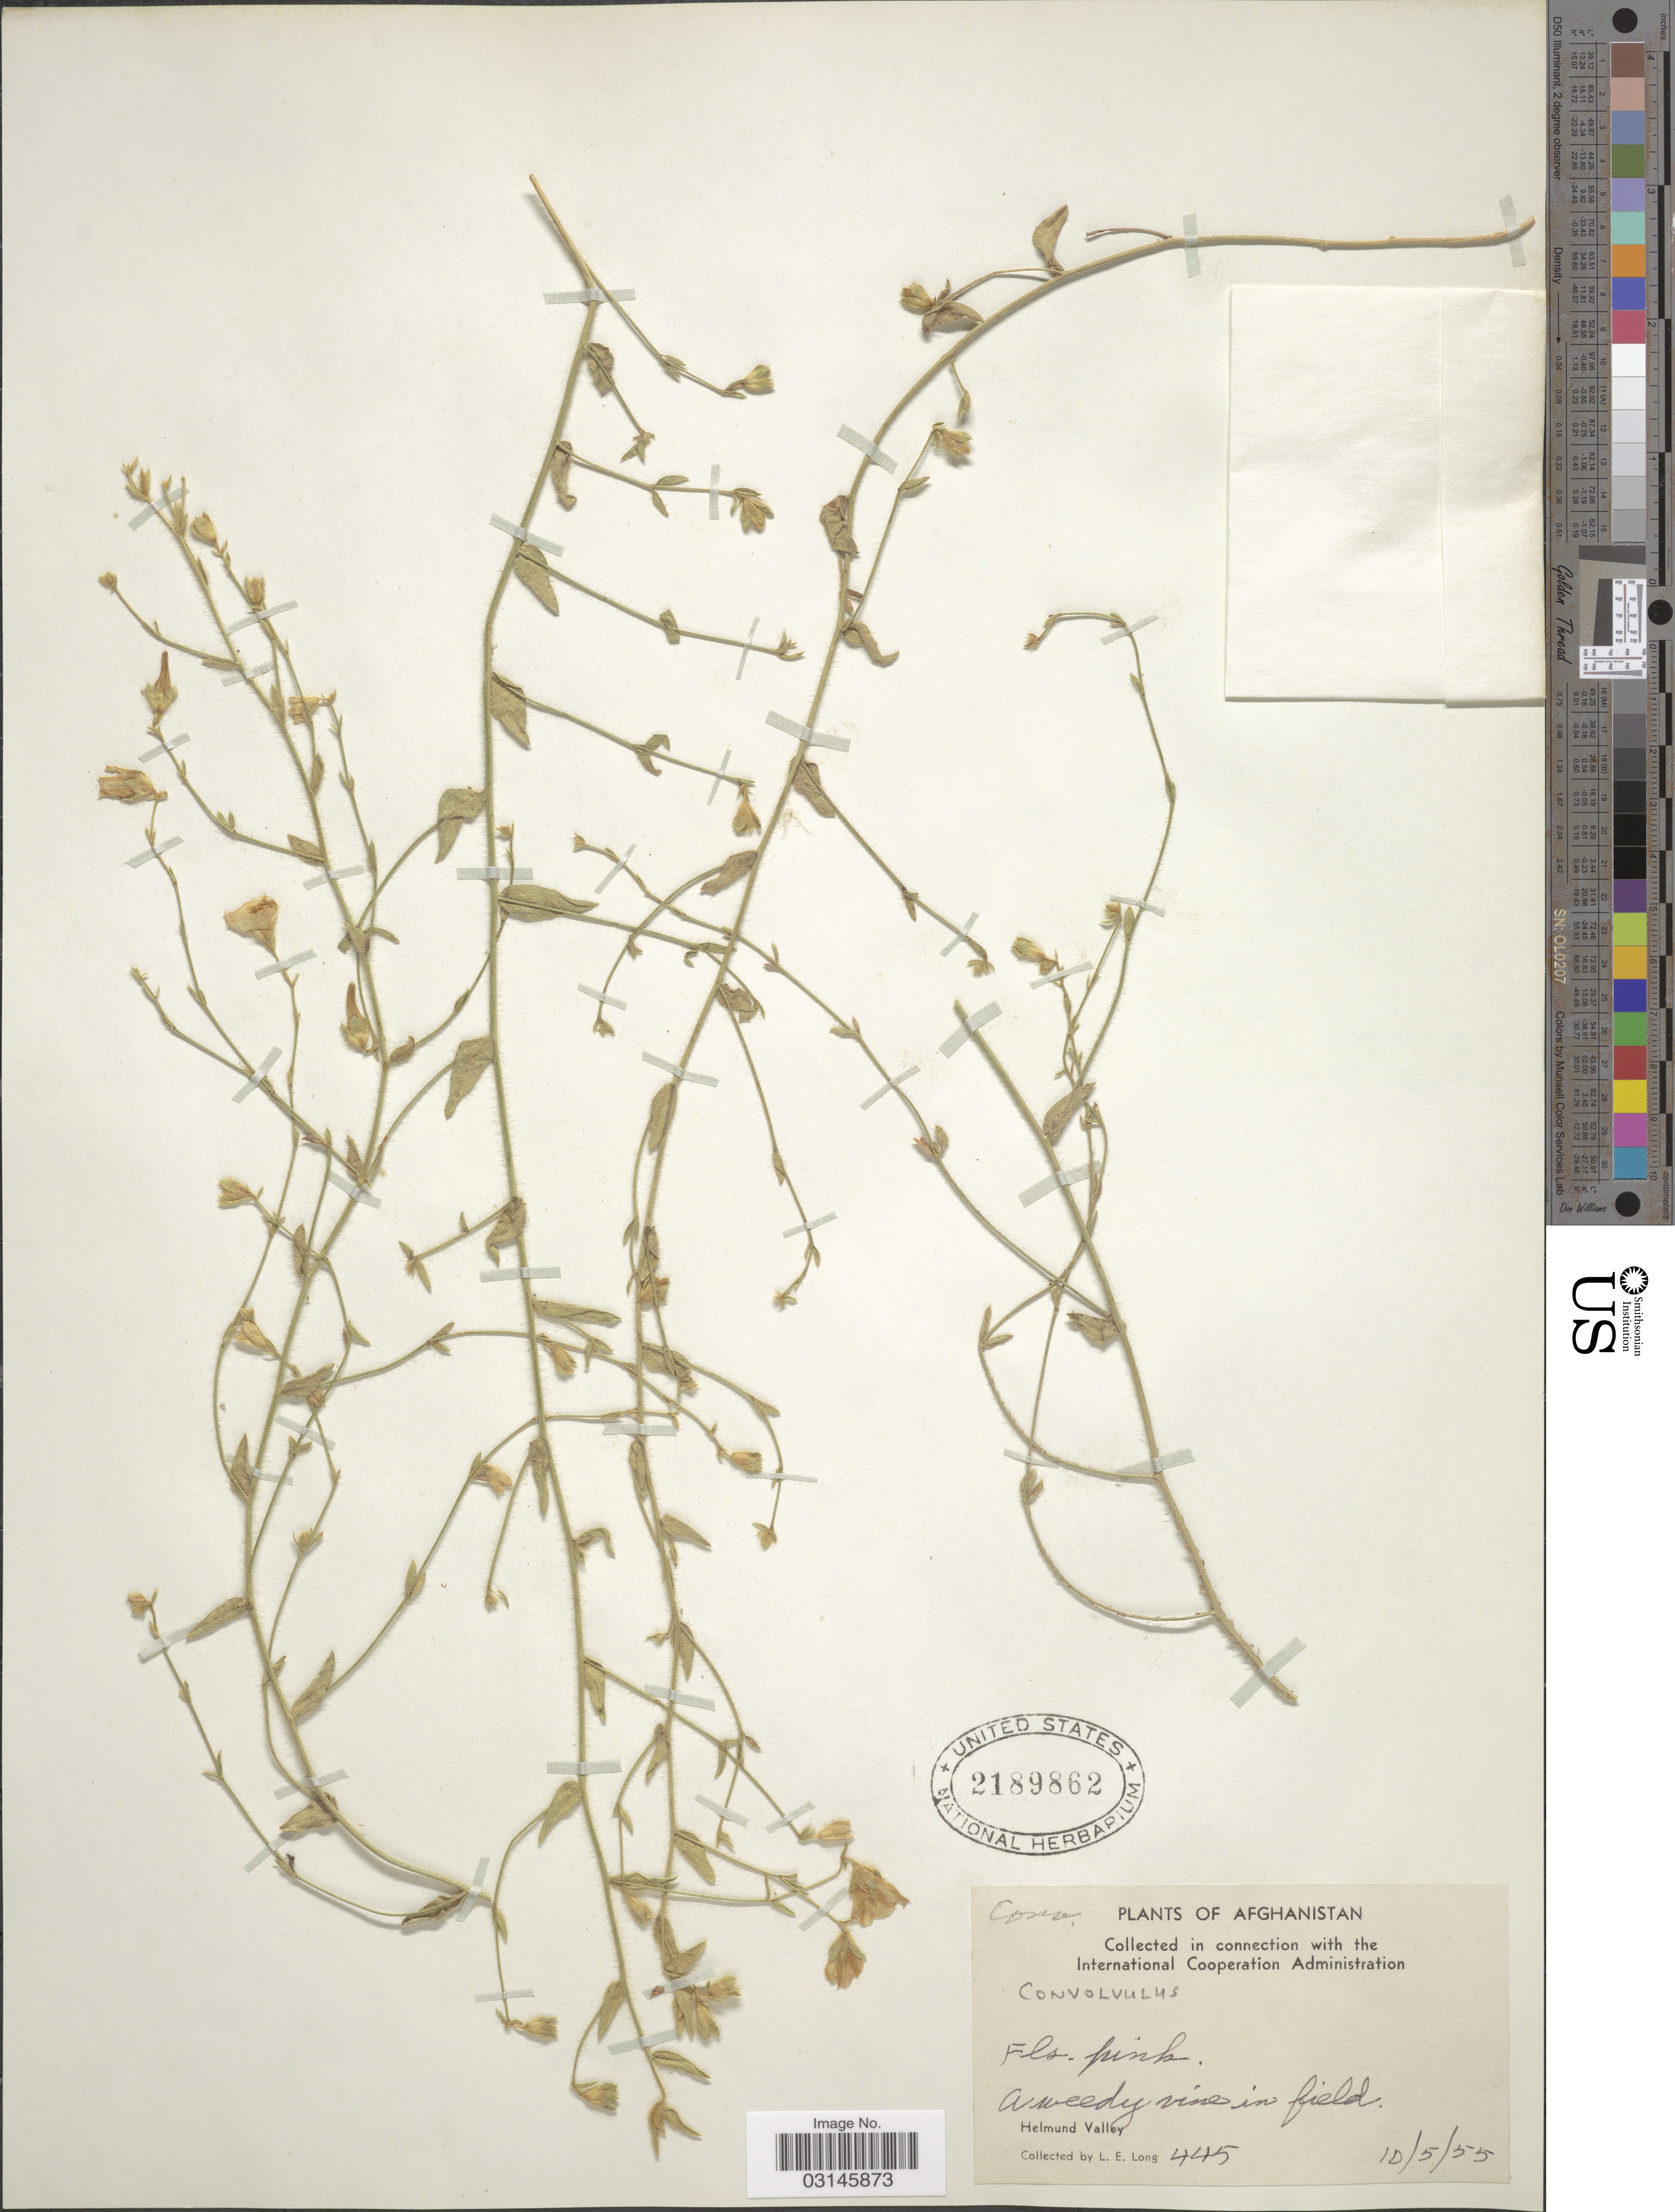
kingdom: Plantae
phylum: Tracheophyta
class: Magnoliopsida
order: Solanales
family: Convolvulaceae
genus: Convolvulus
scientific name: Convolvulus sp.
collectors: L. E. Long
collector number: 445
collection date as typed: Transcribed d/m/y: 10/5/55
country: Afghanistan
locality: Helmund Valley.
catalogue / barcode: US 2189862